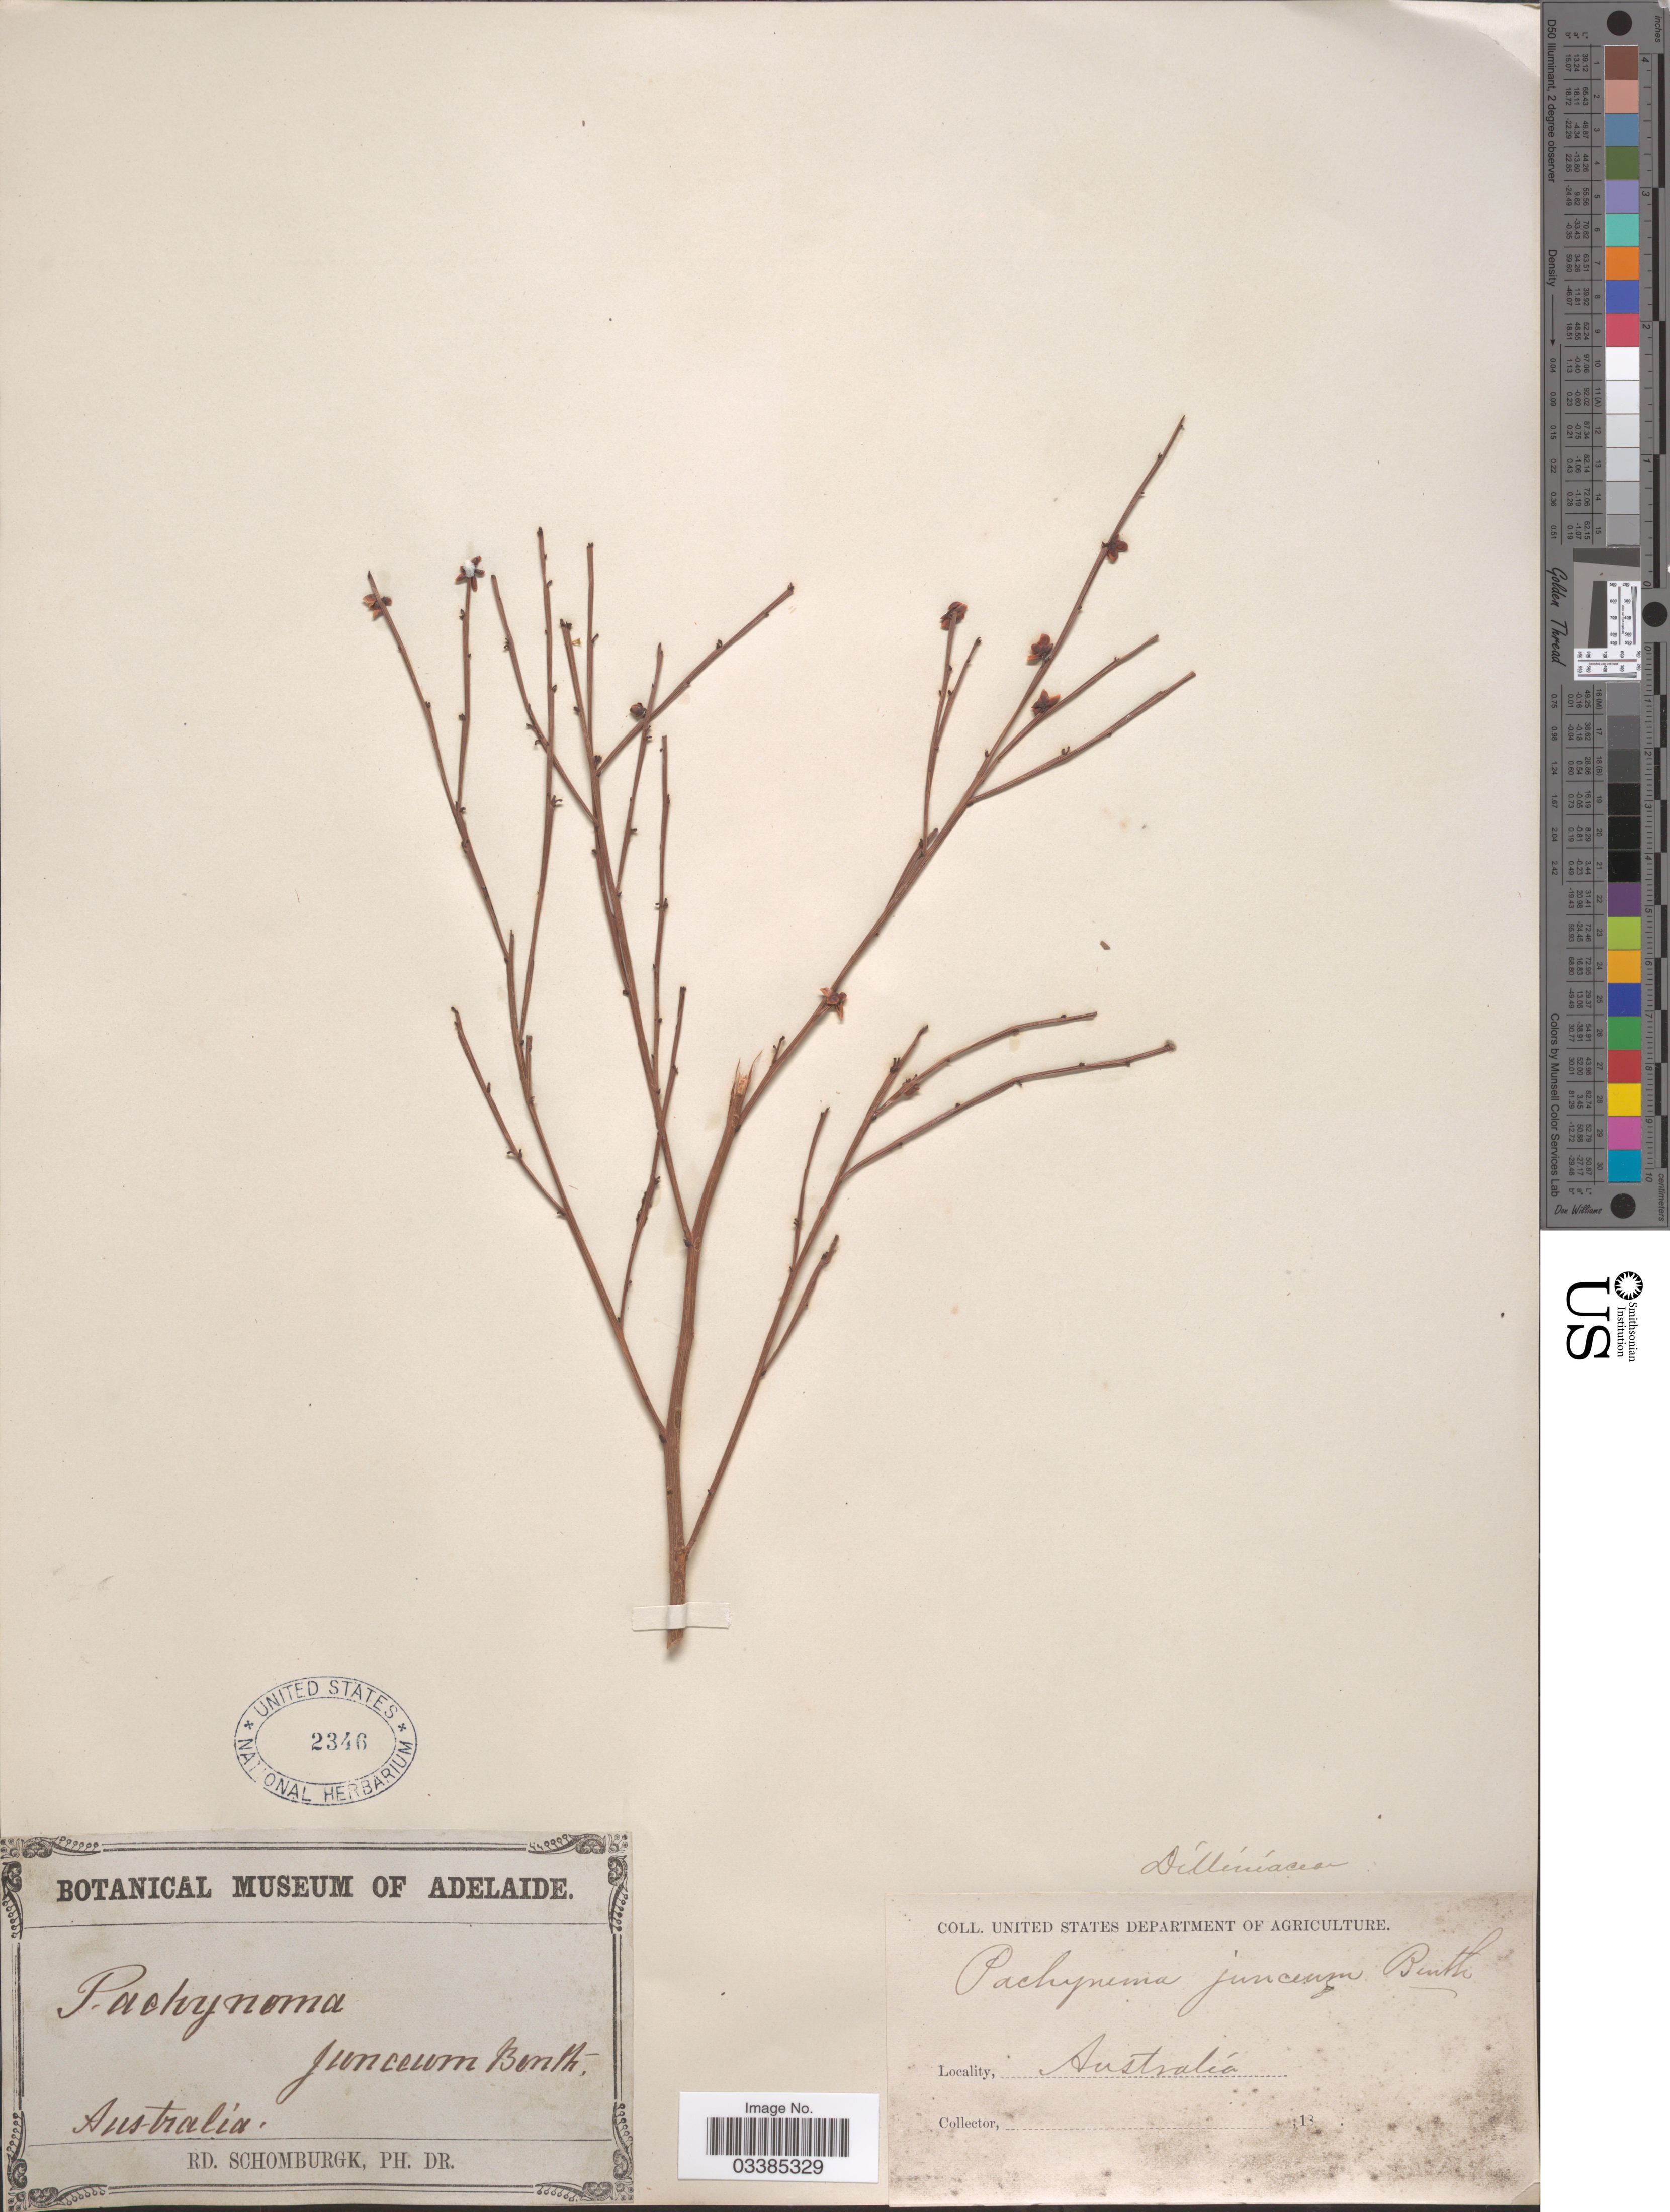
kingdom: Plantae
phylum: Tracheophyta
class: Magnoliopsida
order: Dilleniales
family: Dilleniaceae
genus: Hibbertia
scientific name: Hibbertia juncea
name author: (Benth.) J.W. Horn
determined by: Strong, Mark T., (BOT), Smithsonian Institution - National Museum of Natural History (UNITED STATES)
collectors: M. R. Schomburgk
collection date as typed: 18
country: Australia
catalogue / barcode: US 2346